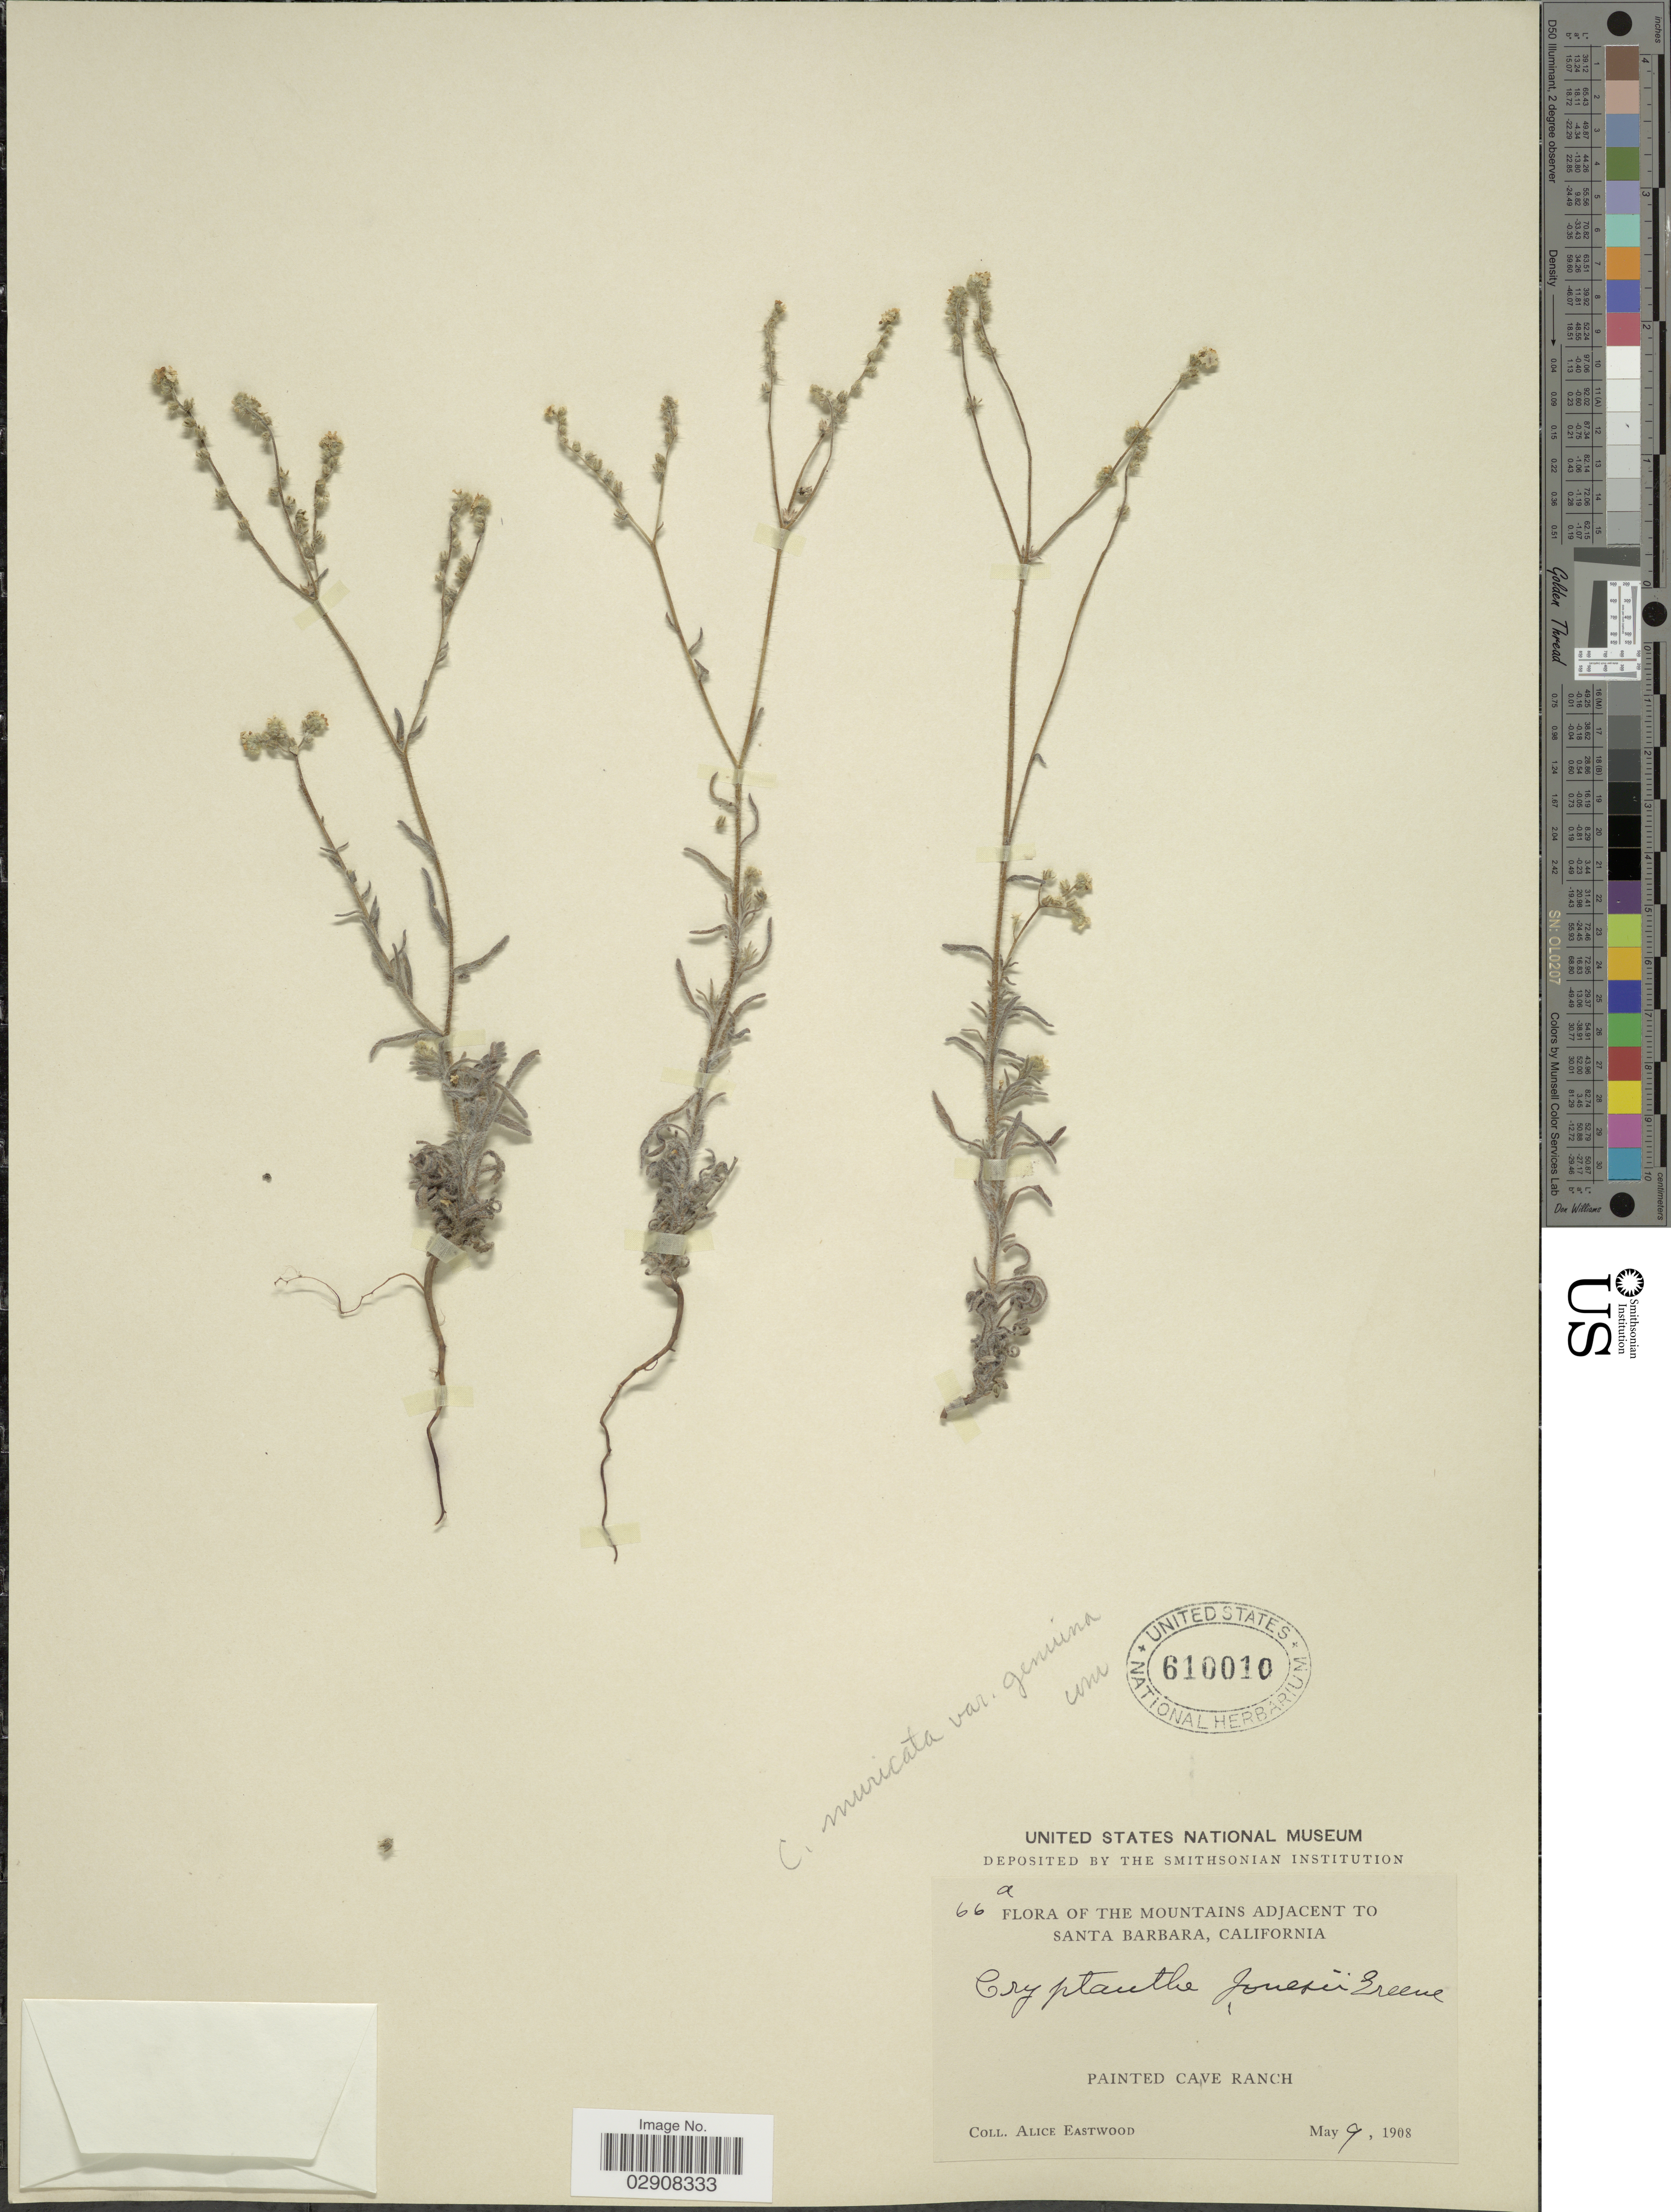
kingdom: Plantae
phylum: Tracheophyta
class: Magnoliopsida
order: Boraginales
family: Boraginaceae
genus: Cryptantha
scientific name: Cryptantha muricata var. genuina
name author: I.M. Johnst.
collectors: A. Eastwood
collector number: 66a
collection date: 1908-05-09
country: United States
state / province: California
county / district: Santa Barbara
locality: The mountains adjacent to Santa Barbara. Painted Cave Ranch.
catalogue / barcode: US 610010